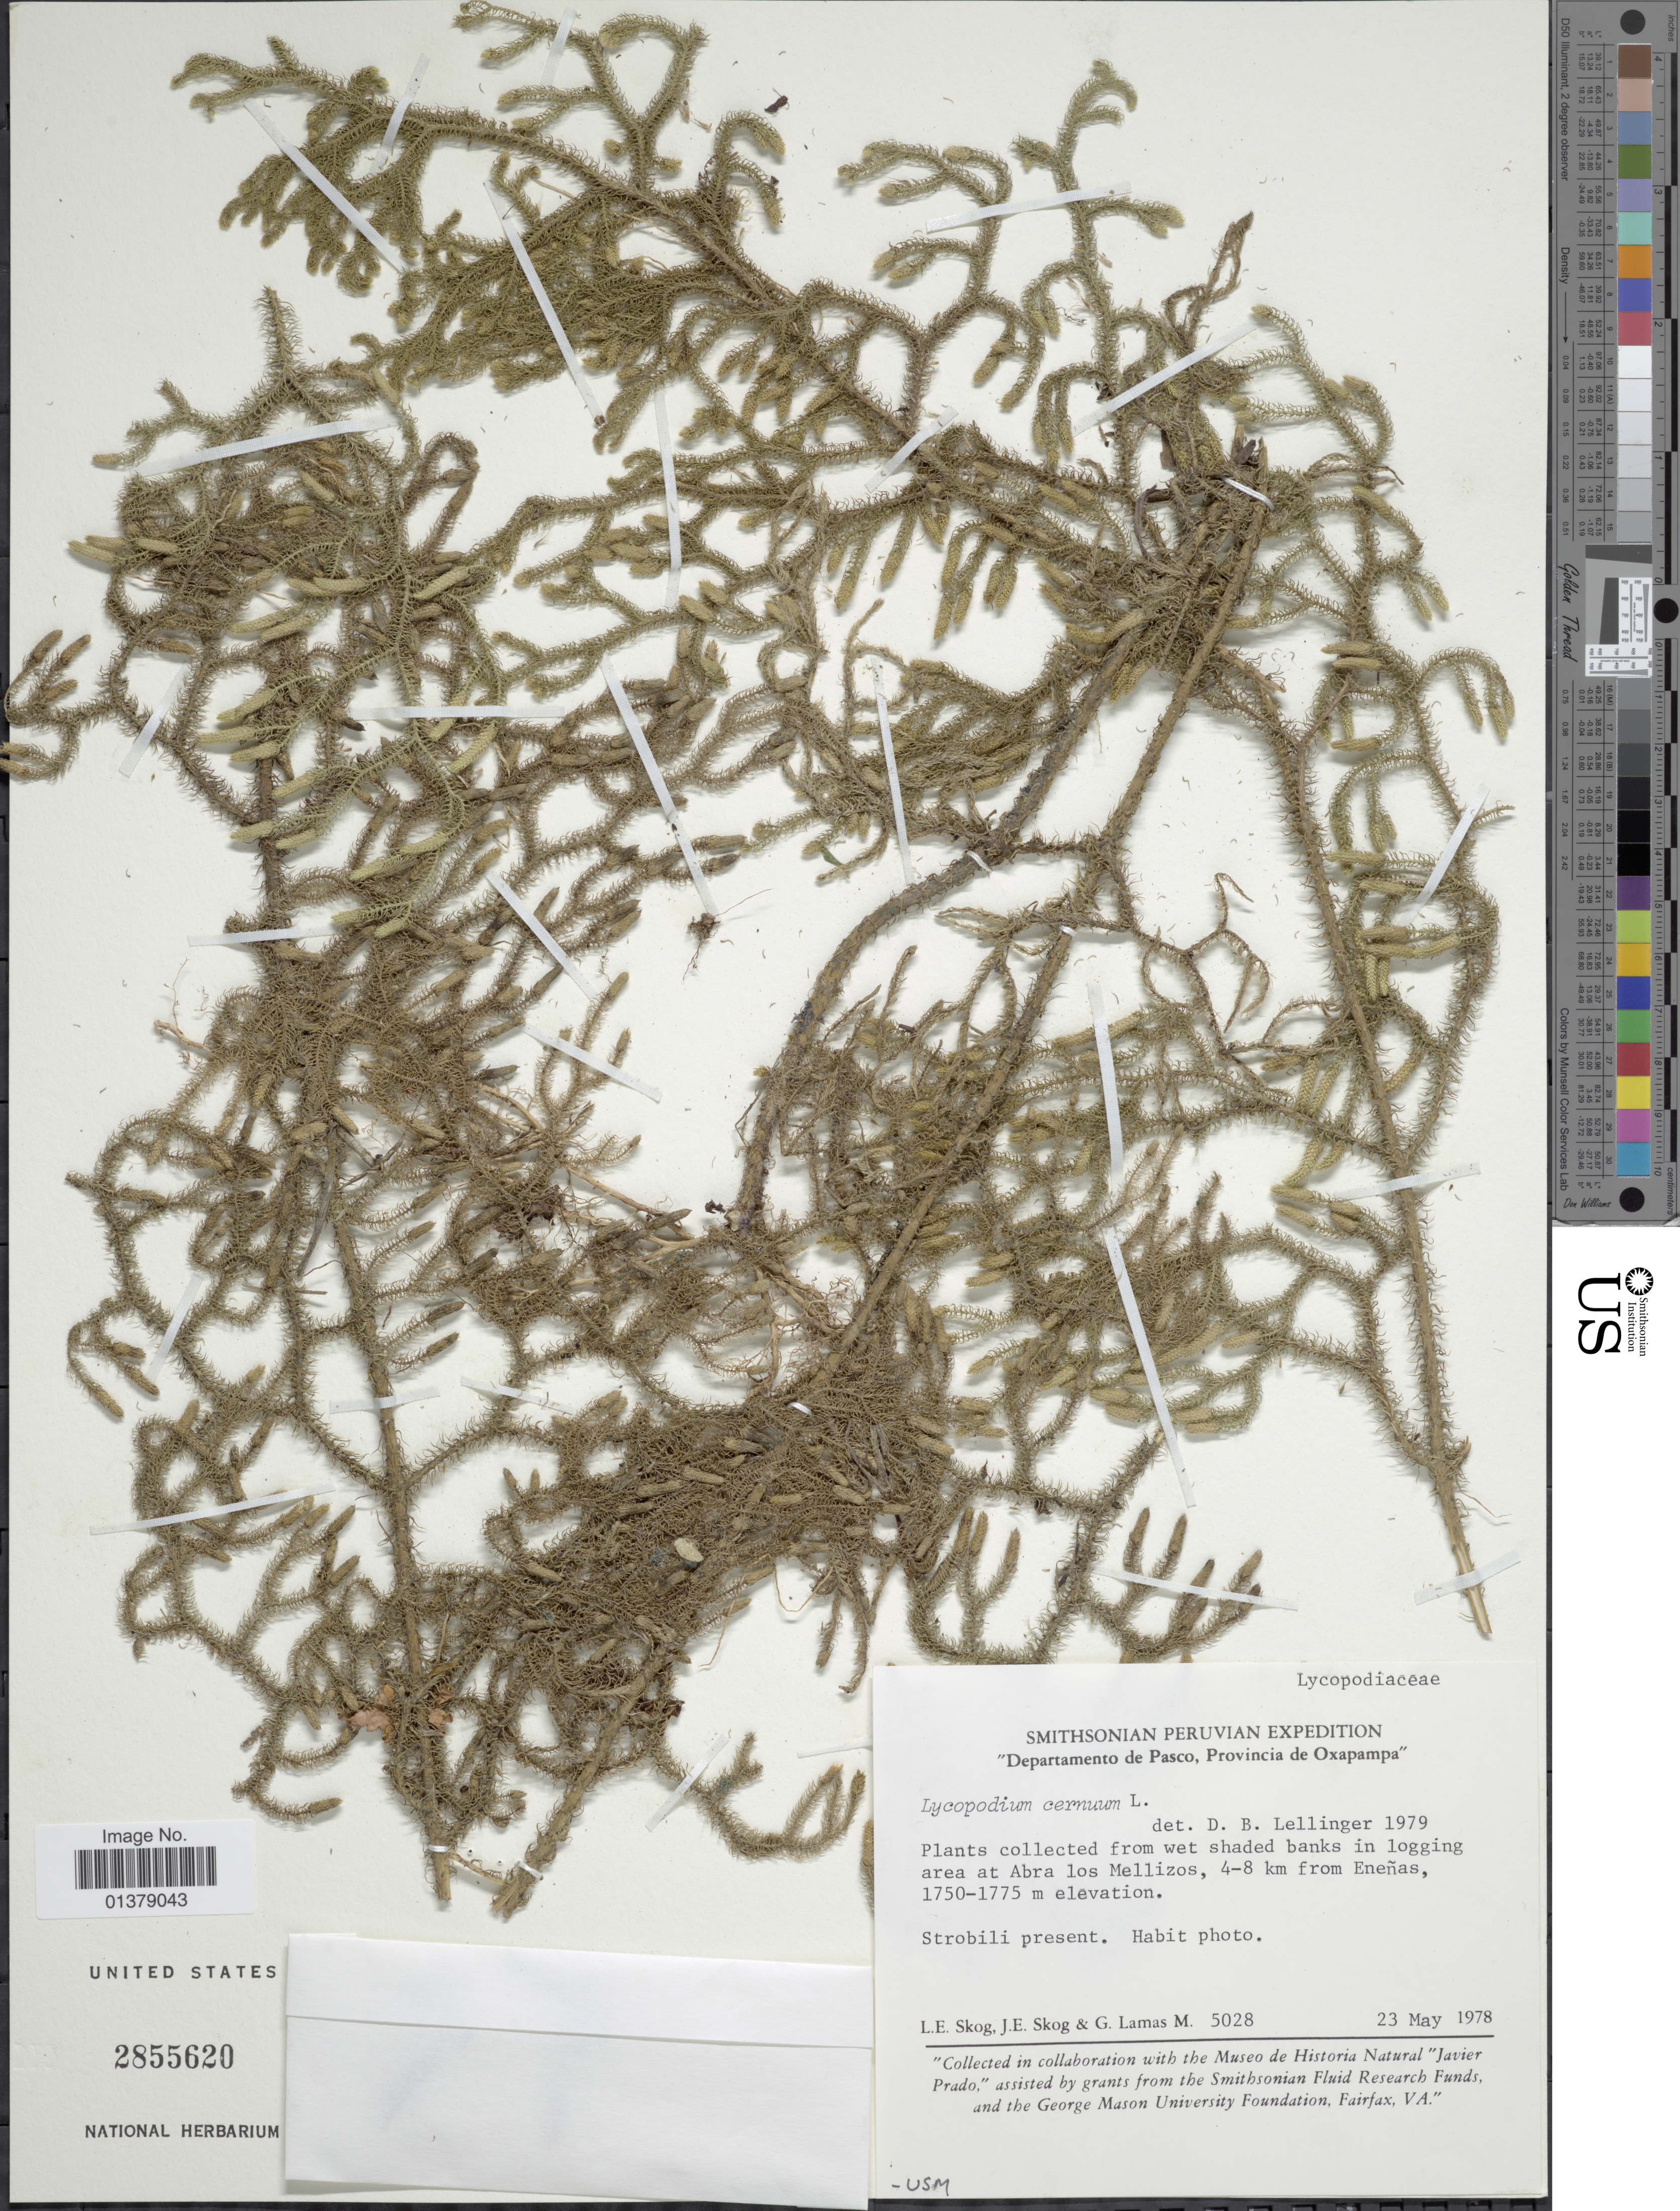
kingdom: Plantae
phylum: Tracheophyta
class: Lycopodiopsida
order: Lycopodiales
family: Lycopodiaceae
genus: Palhinhaea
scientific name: Palhinhaea cernua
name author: (L.) Vasc. & Franco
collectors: L. E. Skog, J. E. Skog & G. Lamas M.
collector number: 5028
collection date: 1978-05-23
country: Peru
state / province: Pasco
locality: Provincia de Oxapampa, banks in loggin area at Abra los Mellizos, 4-8km from Enenas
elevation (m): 1750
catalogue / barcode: US 2855620